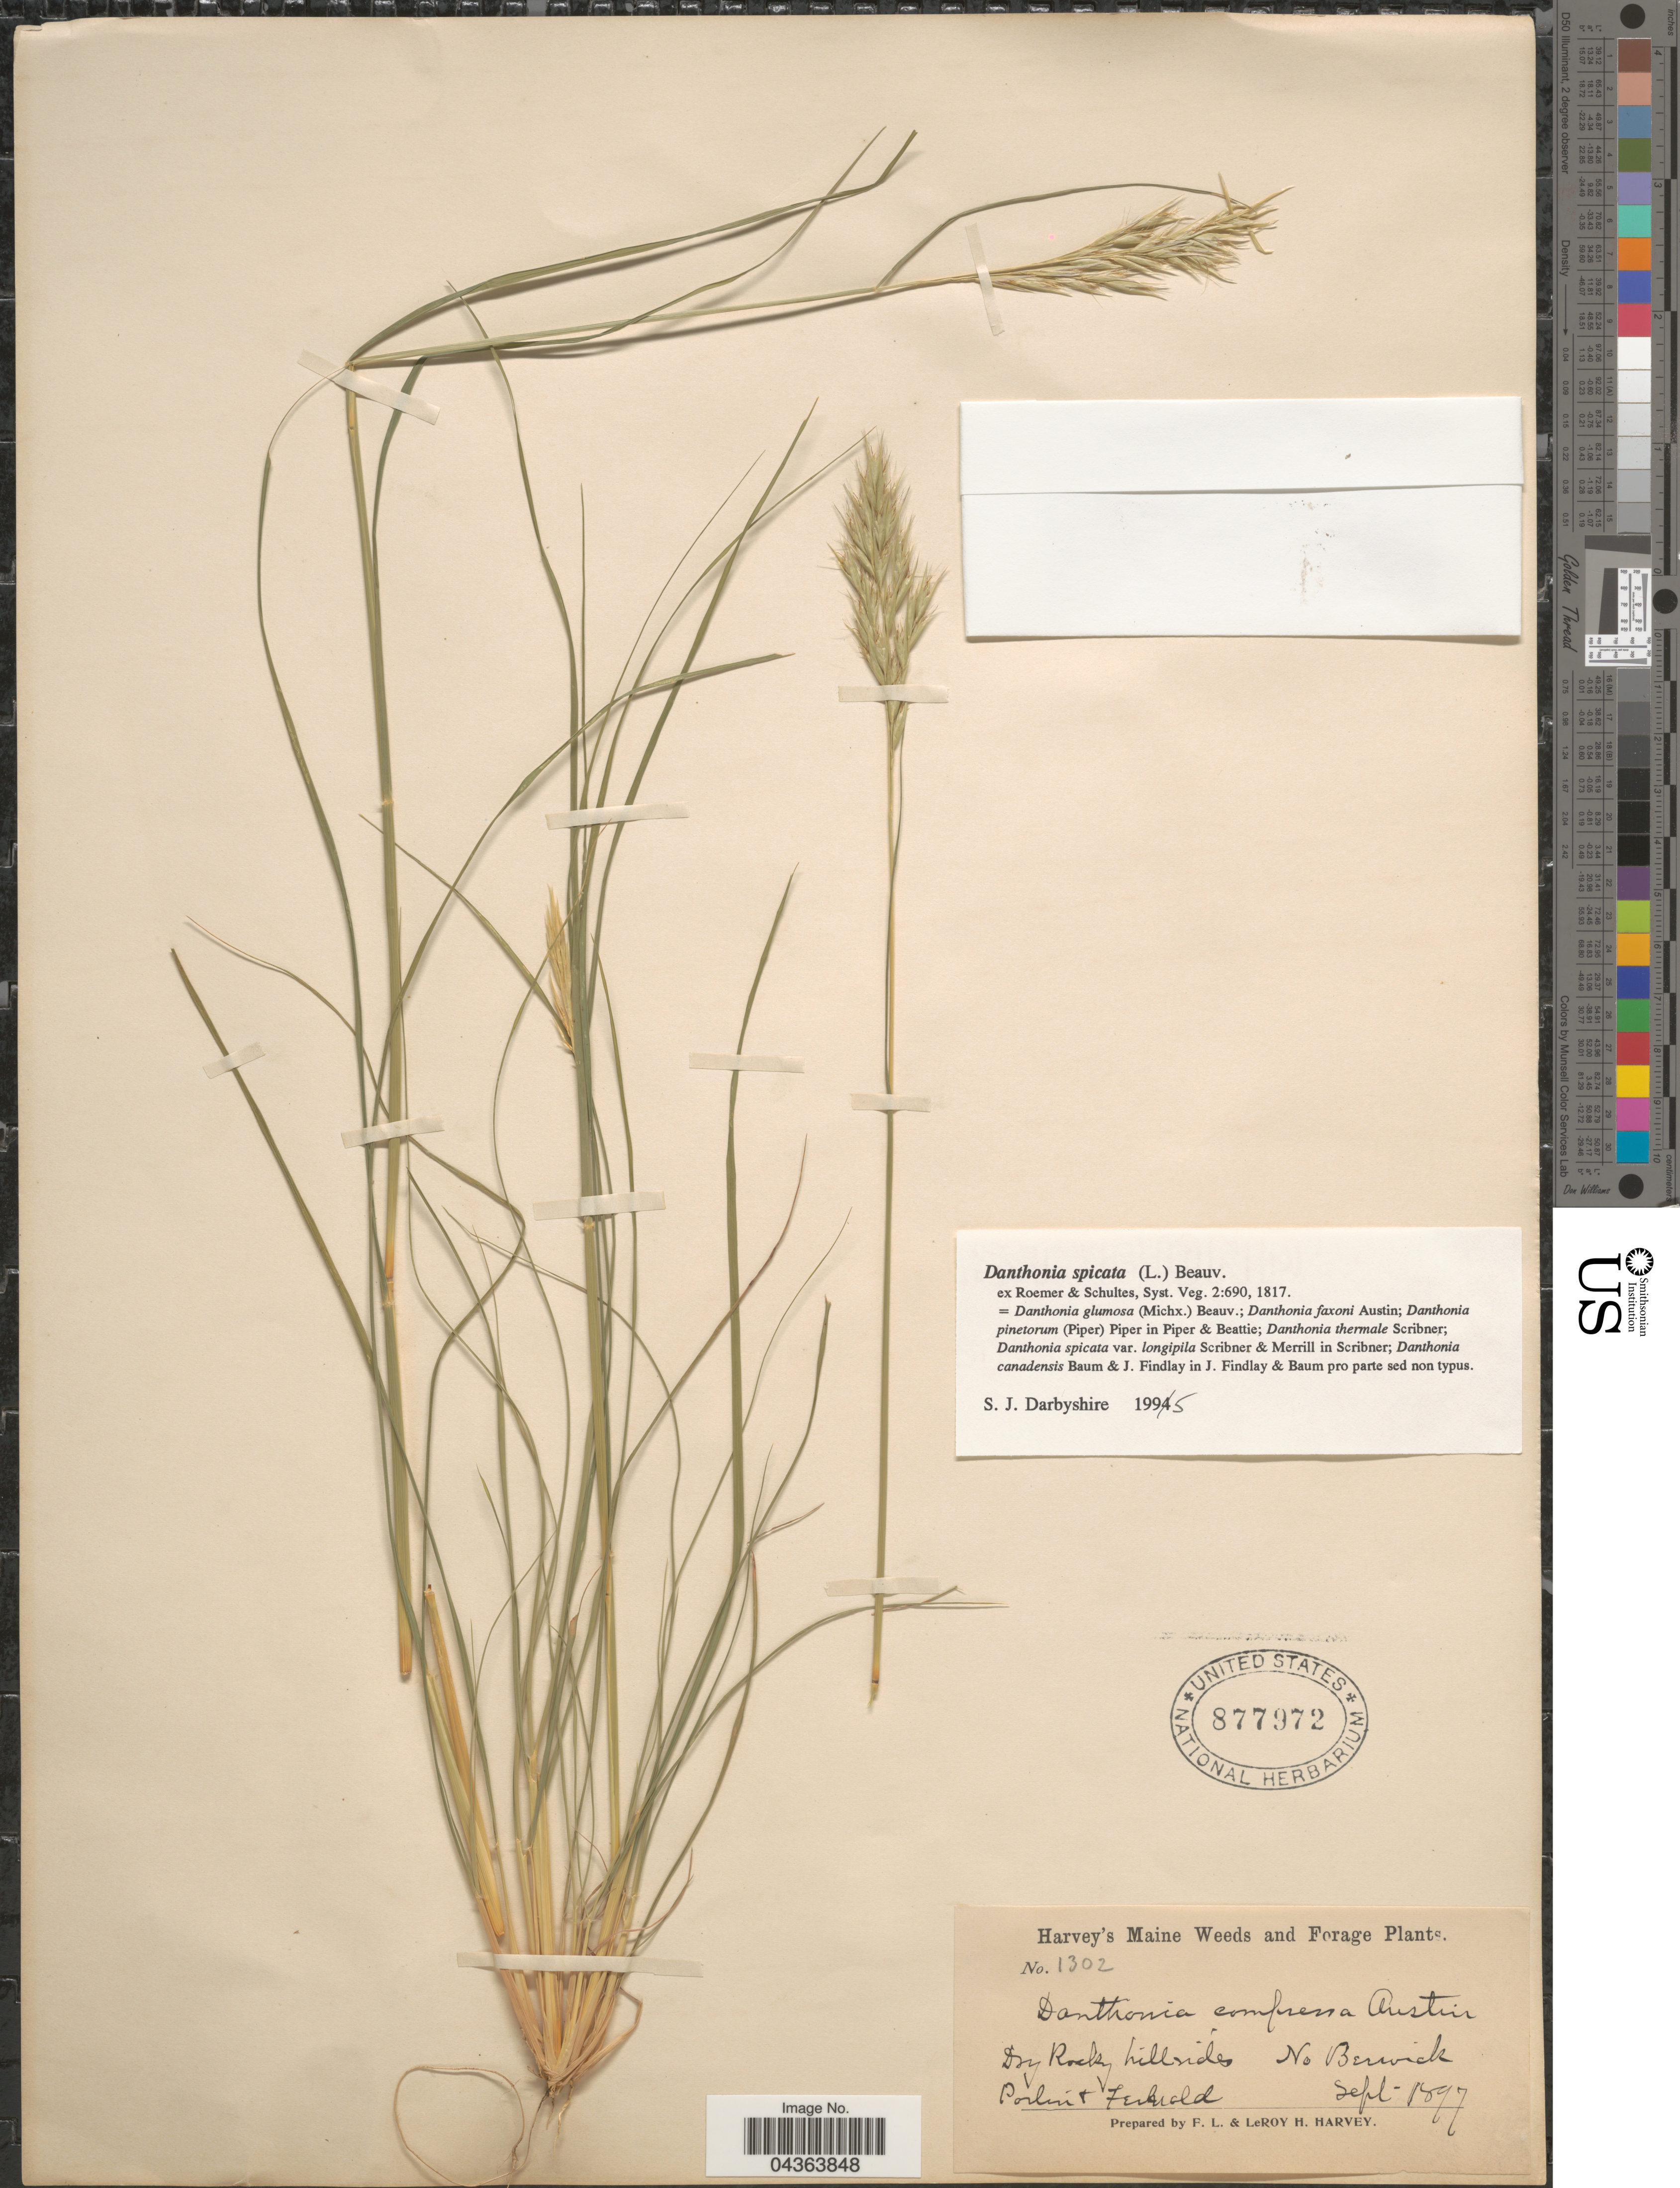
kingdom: Plantae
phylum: Tracheophyta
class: Liliopsida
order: Poales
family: Poaceae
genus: Danthonia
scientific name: Danthonia spicata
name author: (L.) P. Beauv. ex Roem. & Schult.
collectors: Porlin & Fernald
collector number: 1302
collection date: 1897-09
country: United States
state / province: Maine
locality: No Berwick.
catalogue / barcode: US 877972